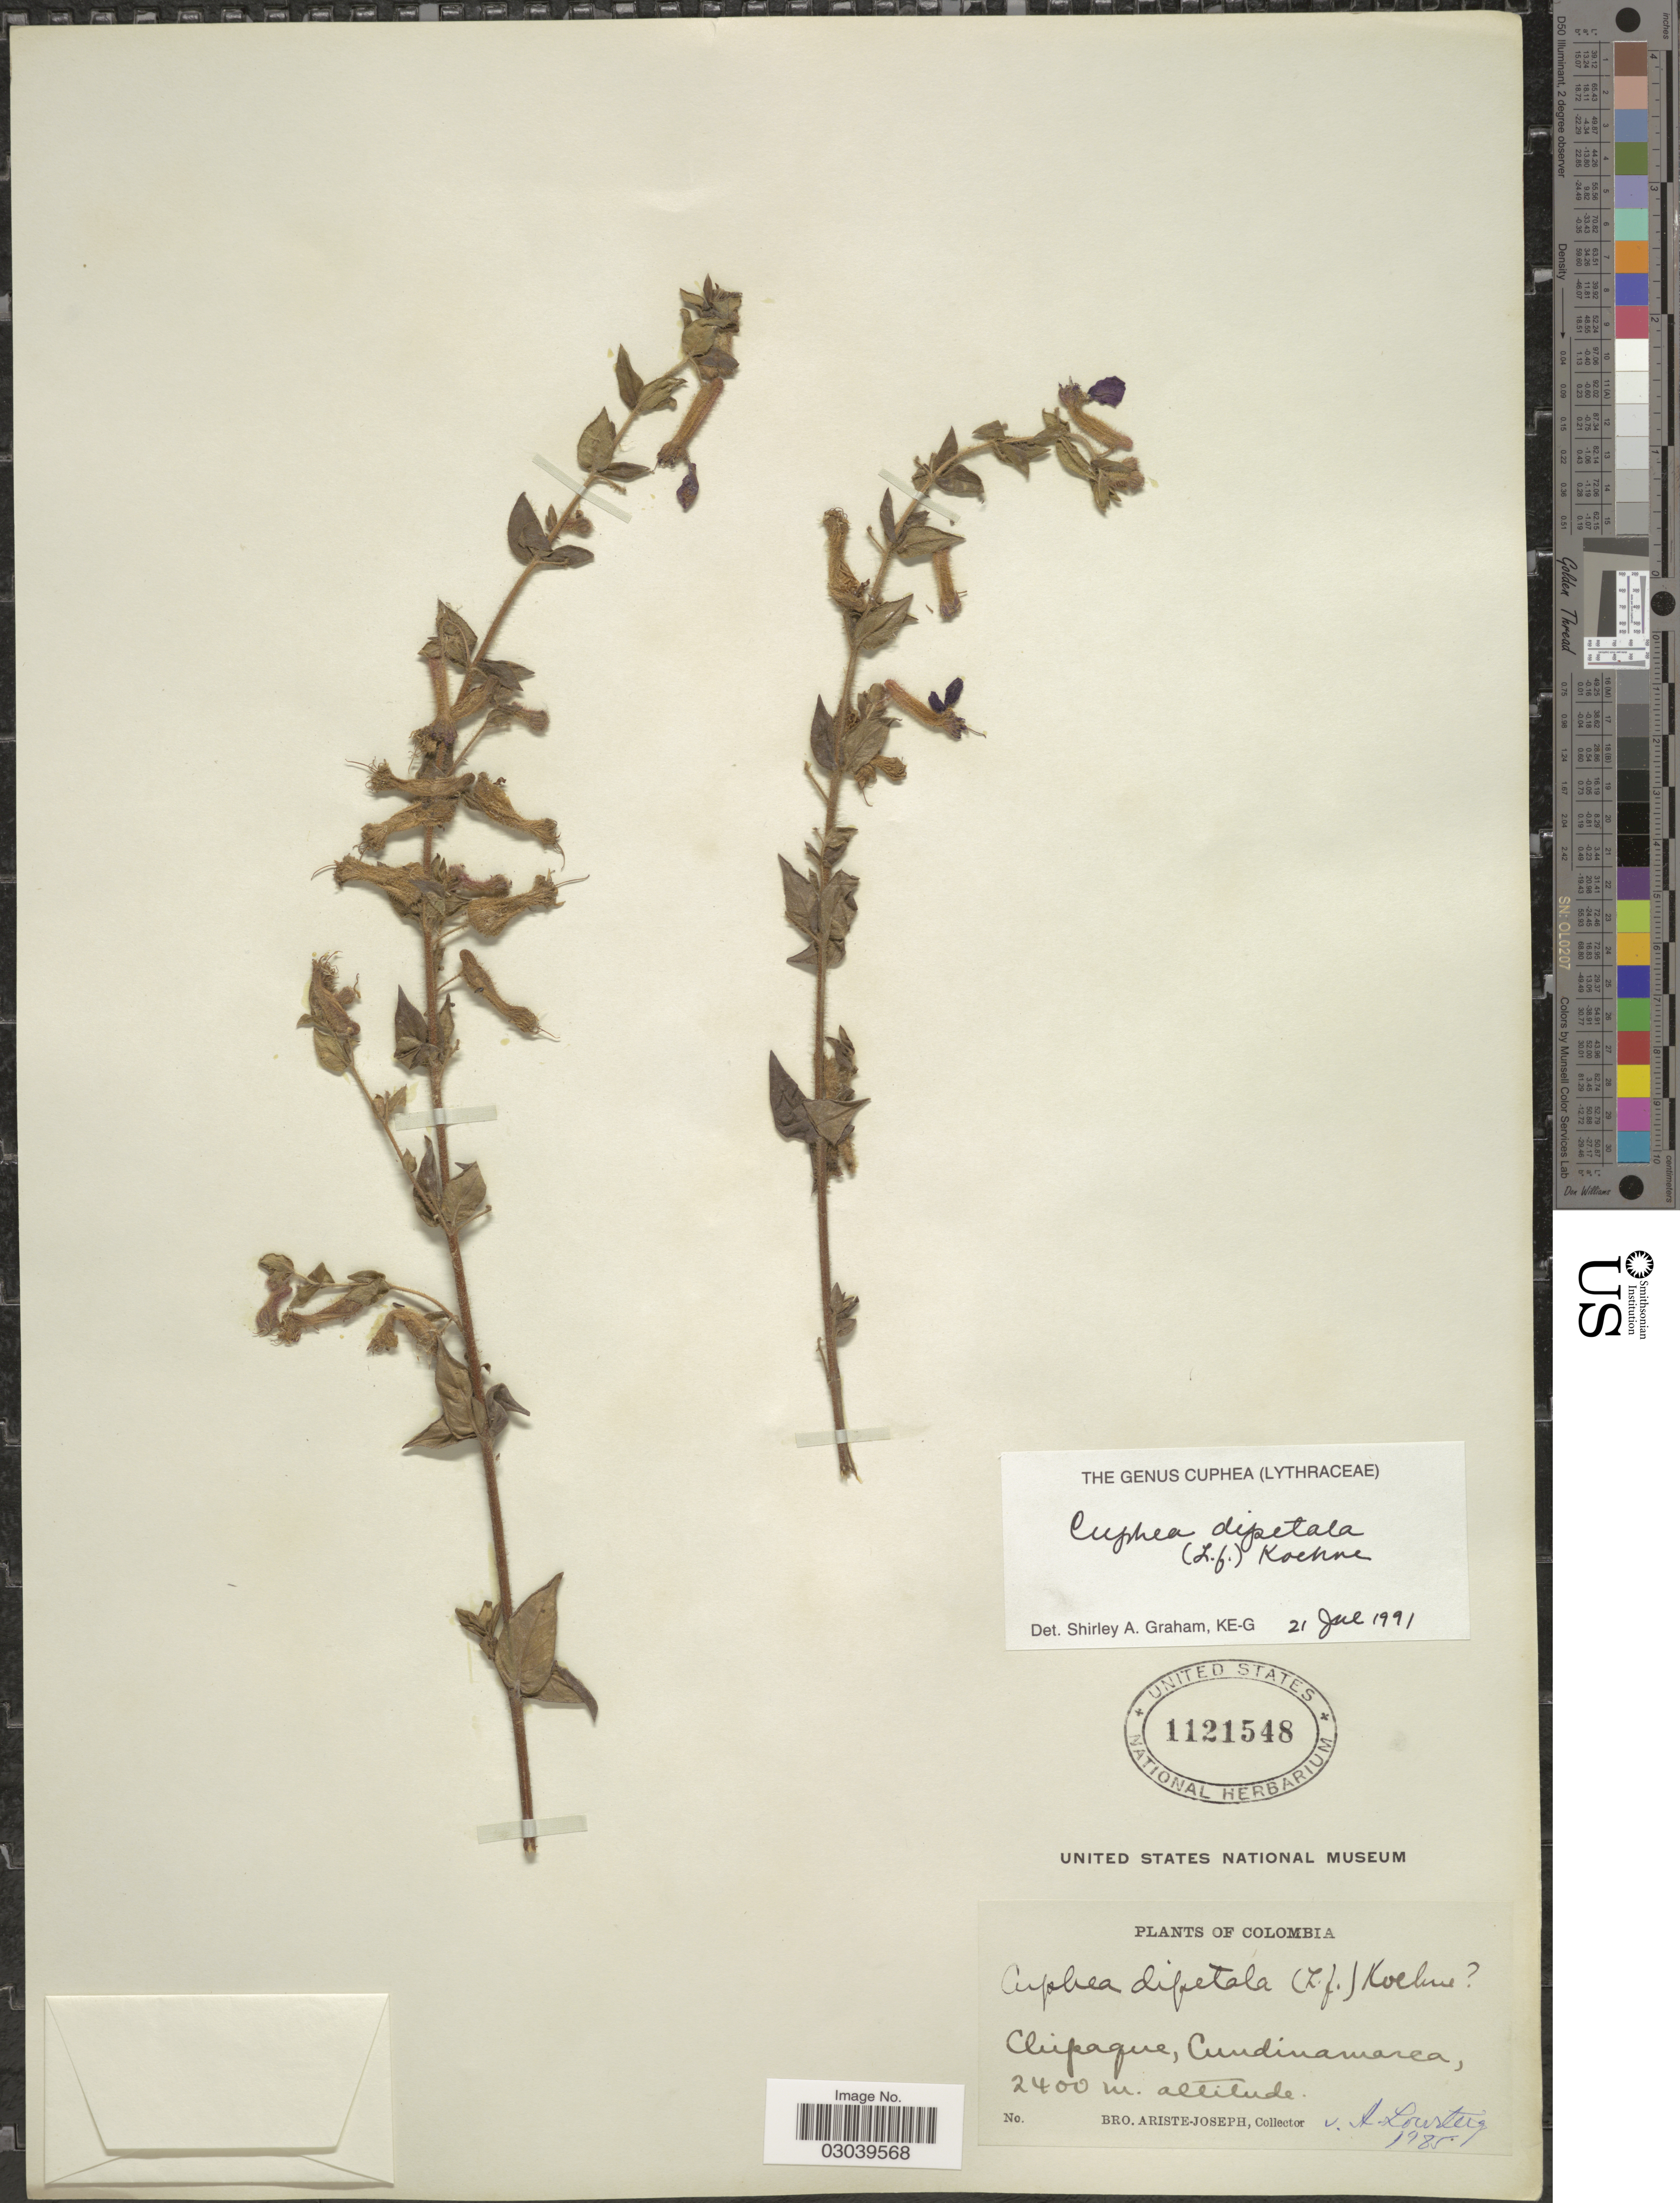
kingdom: Plantae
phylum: Tracheophyta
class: Magnoliopsida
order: Myrtales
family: Lythraceae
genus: Cuphea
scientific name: Cuphea dipetala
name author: (L. f.) Koehne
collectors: Bro. Ariste-Joseph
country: Colombia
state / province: Cundinamarca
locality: Chipaque.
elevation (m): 2400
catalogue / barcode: US 1121548